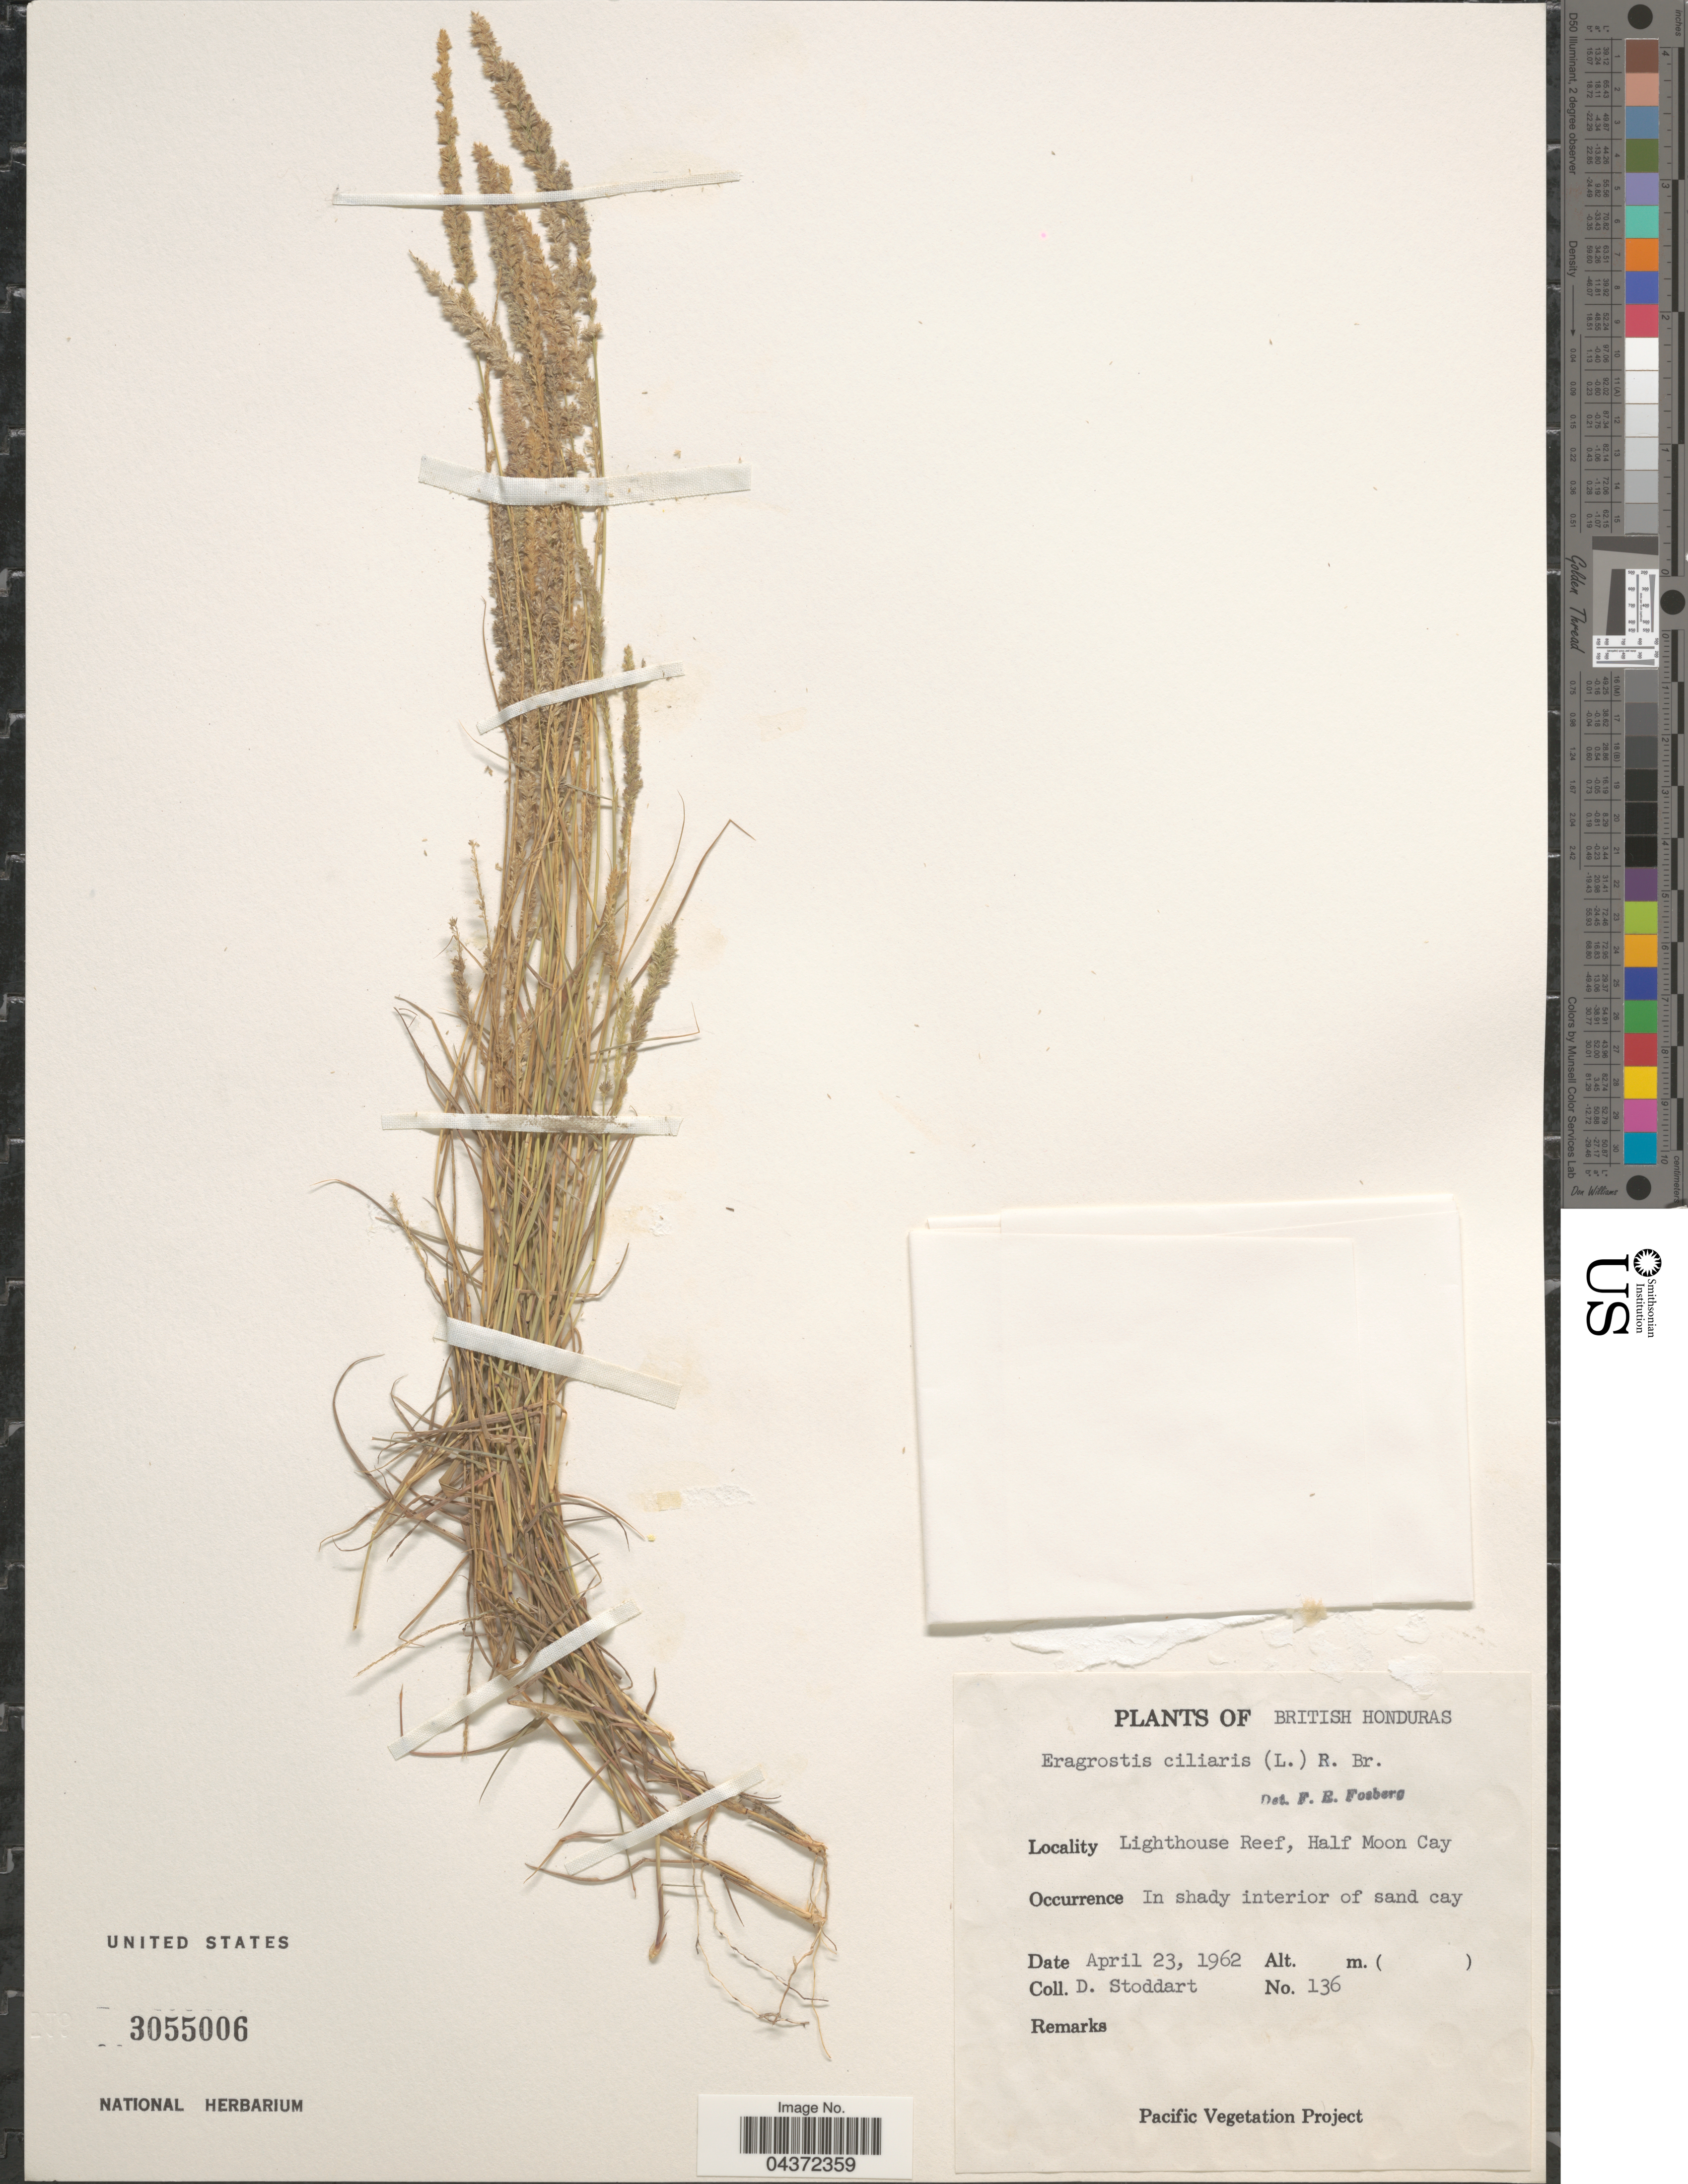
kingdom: Plantae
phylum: Tracheophyta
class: Liliopsida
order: Poales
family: Poaceae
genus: Eragrostis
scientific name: Eragrostis ciliaris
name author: (L.) R. Br.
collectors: D. Stoddart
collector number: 136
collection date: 1962-04-23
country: Belize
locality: British Honduras. Lighthouse Reef, Half Moon Cay.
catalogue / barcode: US 3055006